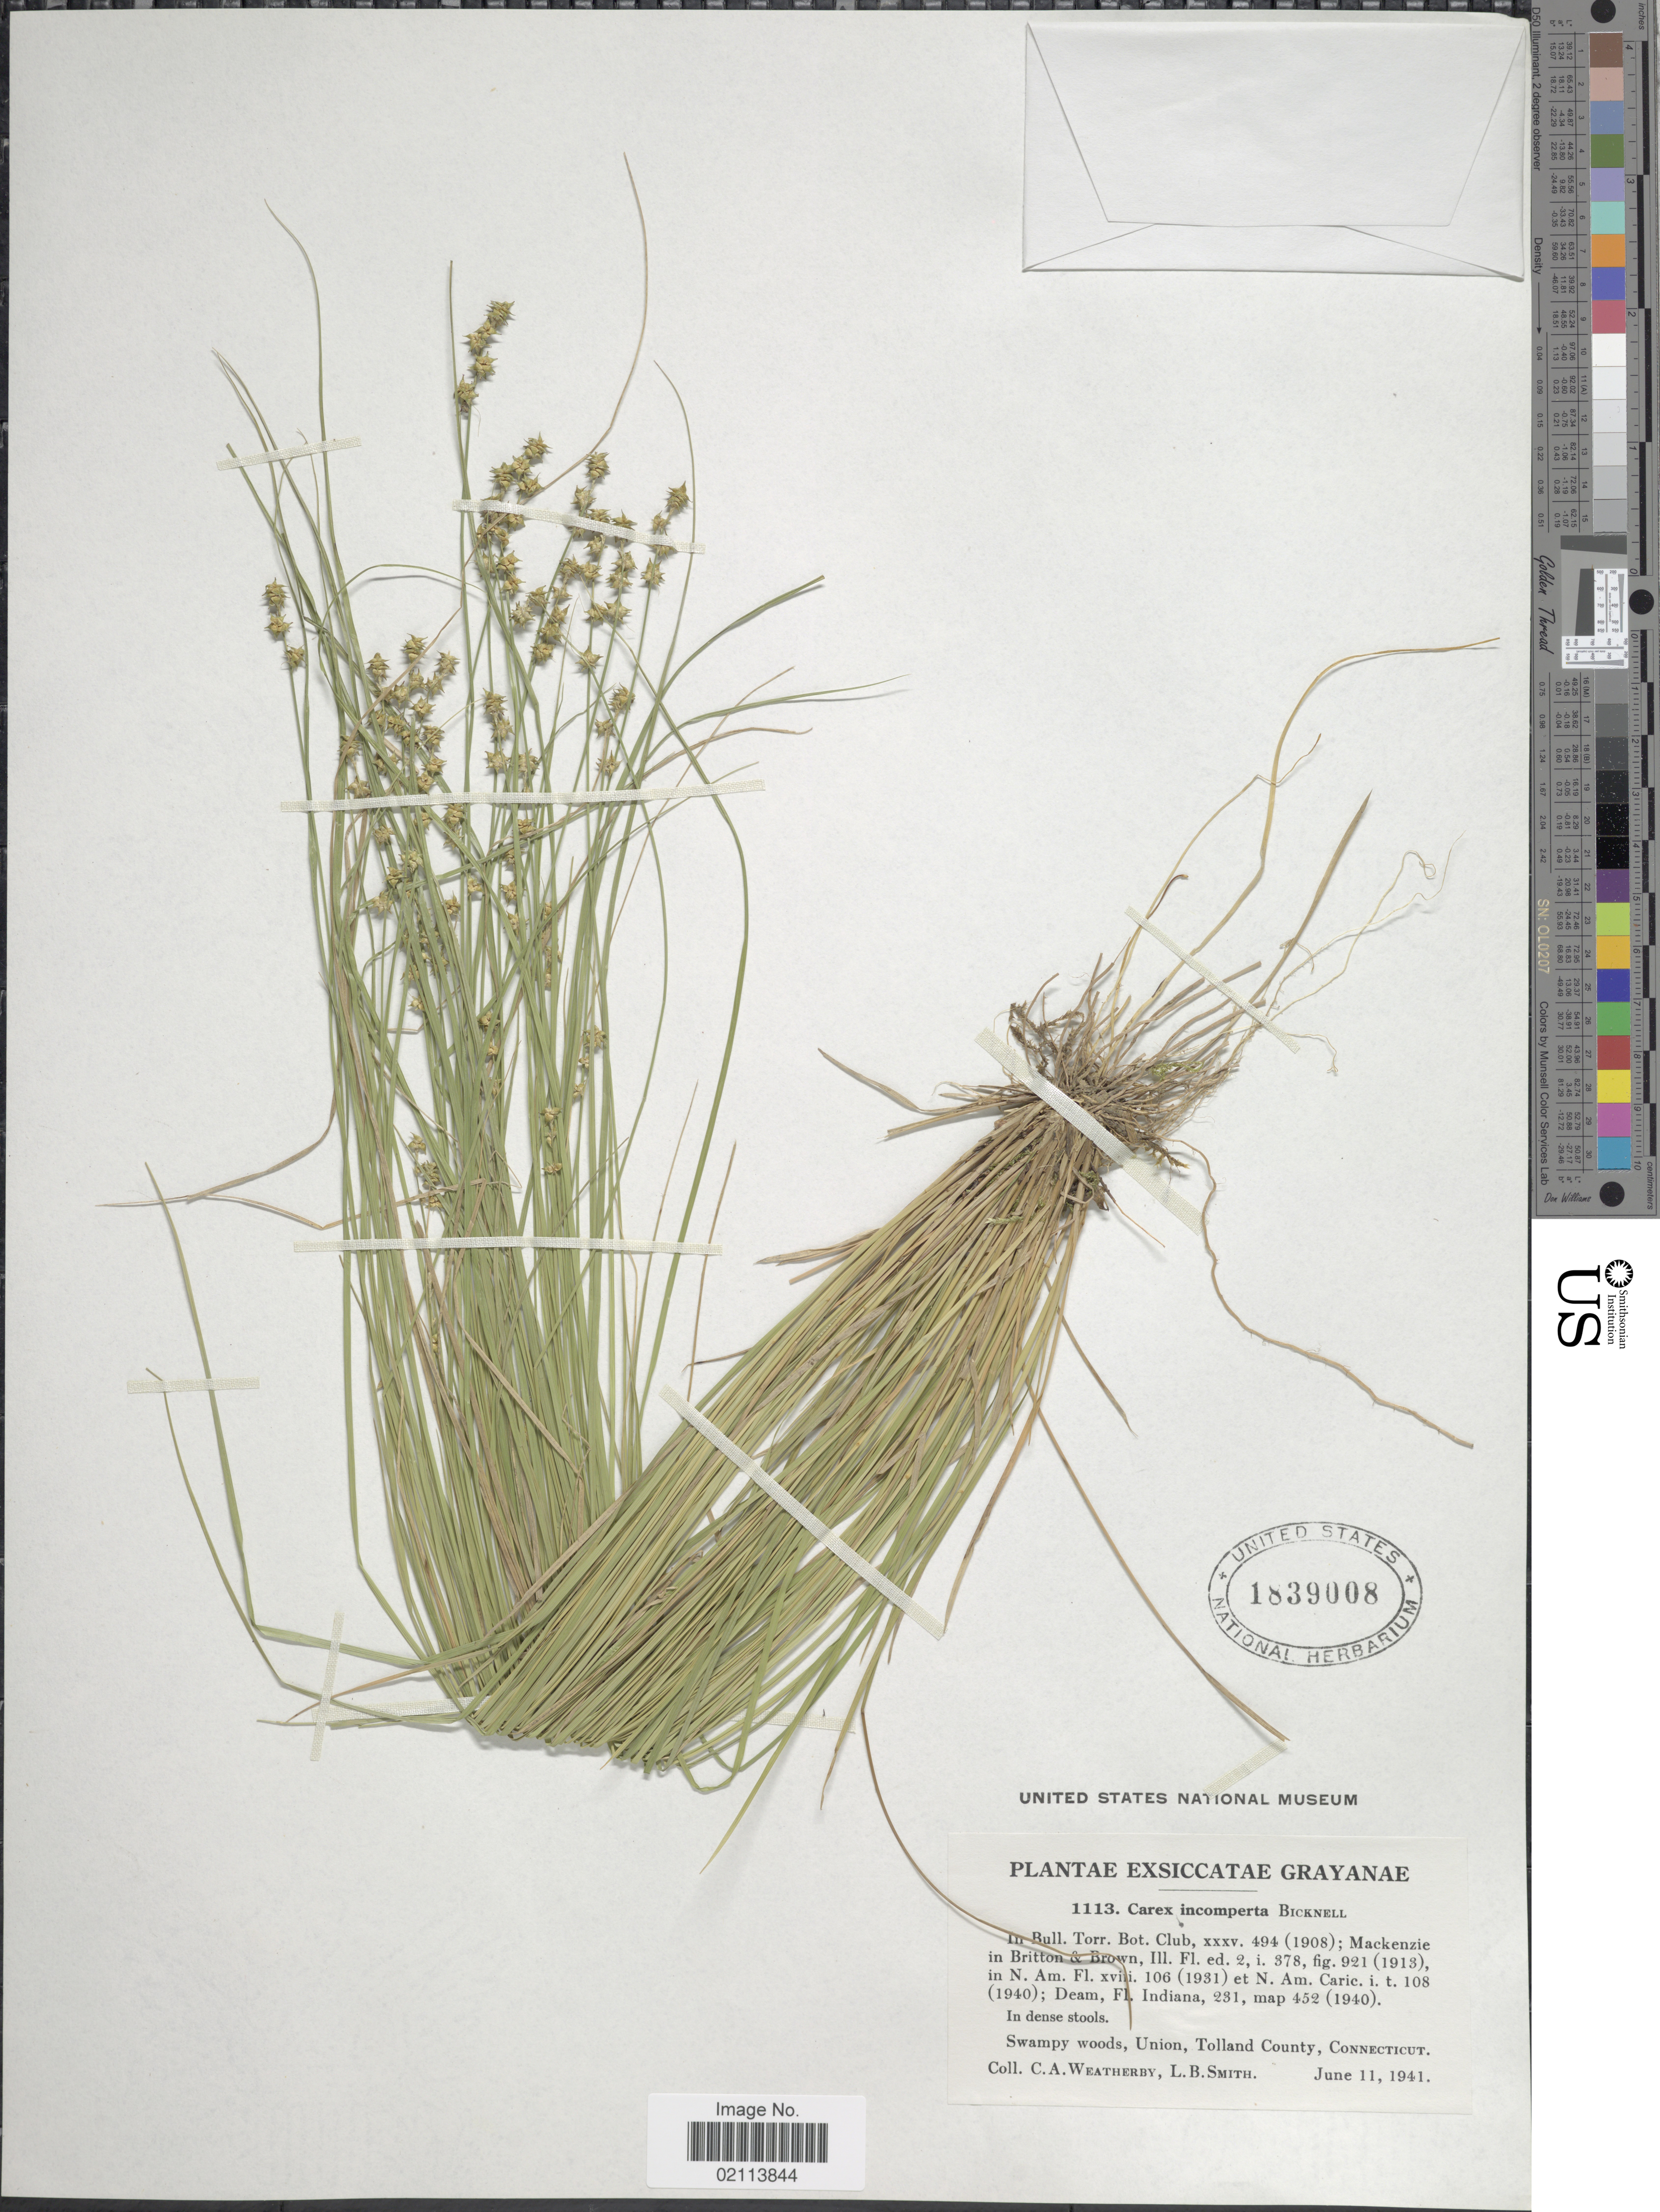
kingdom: Plantae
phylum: Tracheophyta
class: Liliopsida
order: Poales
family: Cyperaceae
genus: Carex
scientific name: Carex atlantica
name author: L.H. Bailey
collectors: C. A. Weatherby & L. Smith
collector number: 1113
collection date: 1941-06-11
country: United States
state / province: Connecticut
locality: Swampy woods, Union, Tolland County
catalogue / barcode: US 1839008